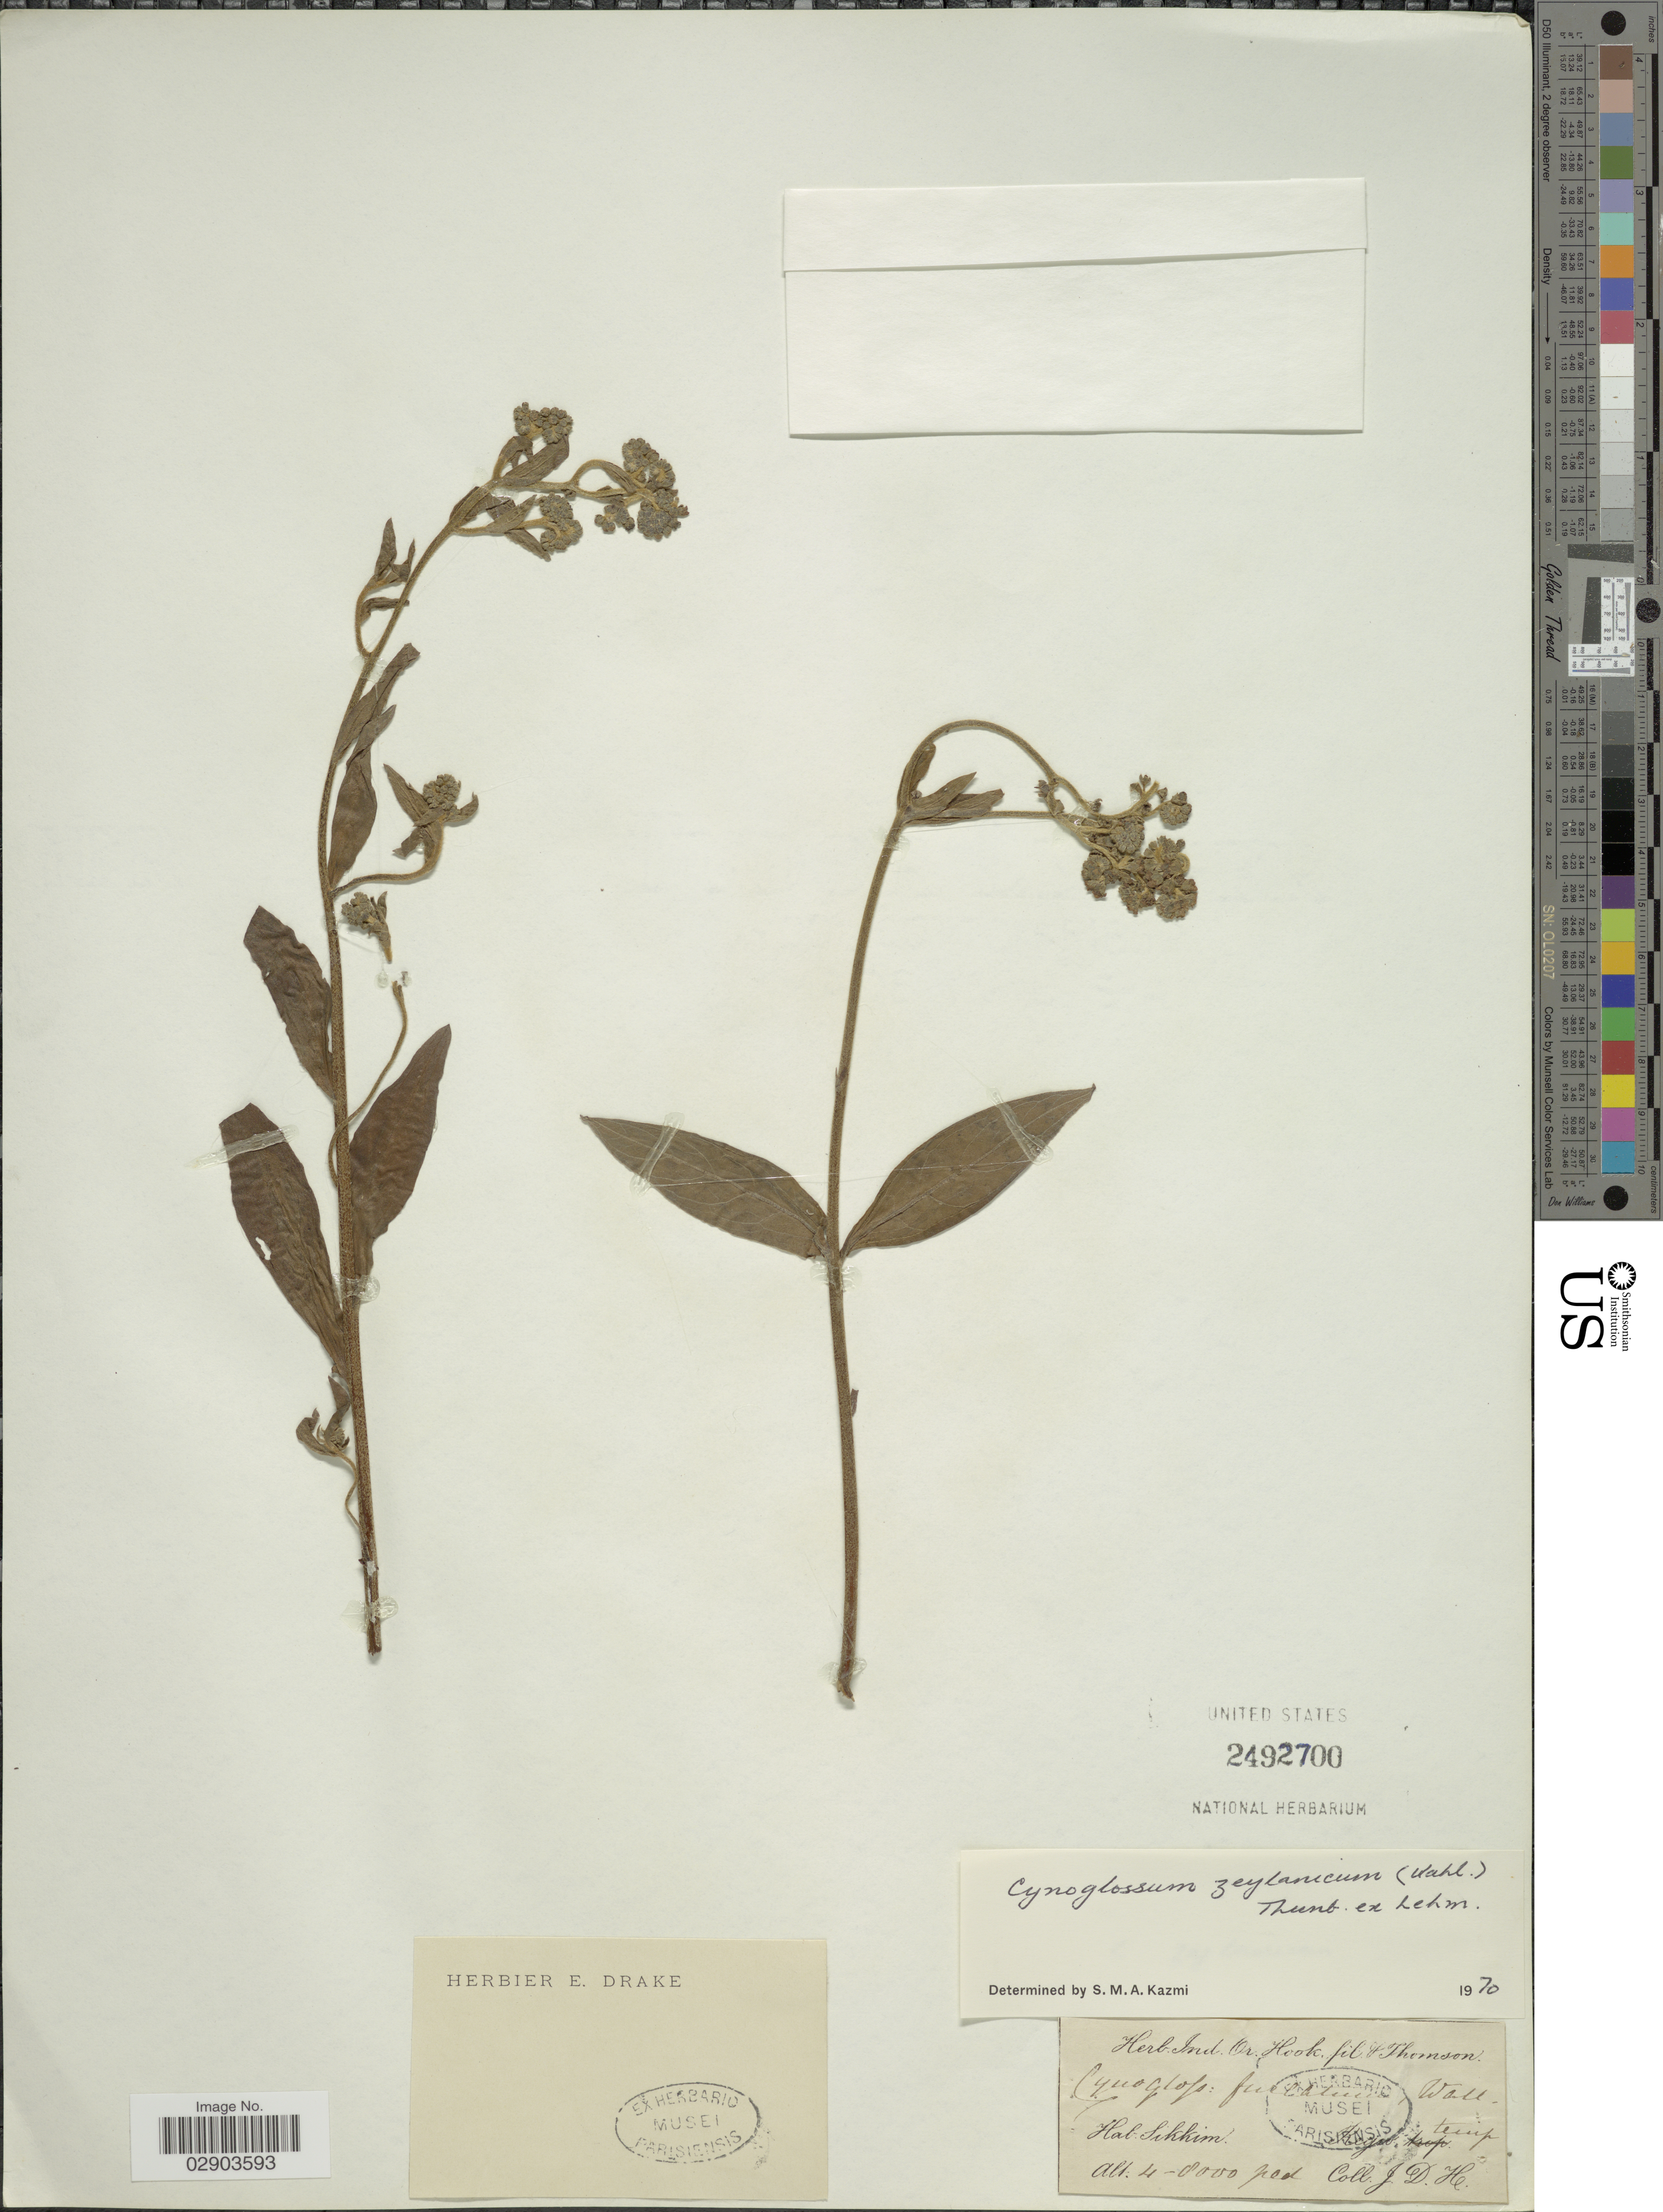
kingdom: Plantae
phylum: Tracheophyta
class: Magnoliopsida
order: Boraginales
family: Boraginaceae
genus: Cynoglossum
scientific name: Cynoglossum zeylanicum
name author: Thunb. ex Lehm.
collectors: J. D. Hooker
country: India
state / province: Sikkim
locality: Regio temp.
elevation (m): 1219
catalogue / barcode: US 2492700